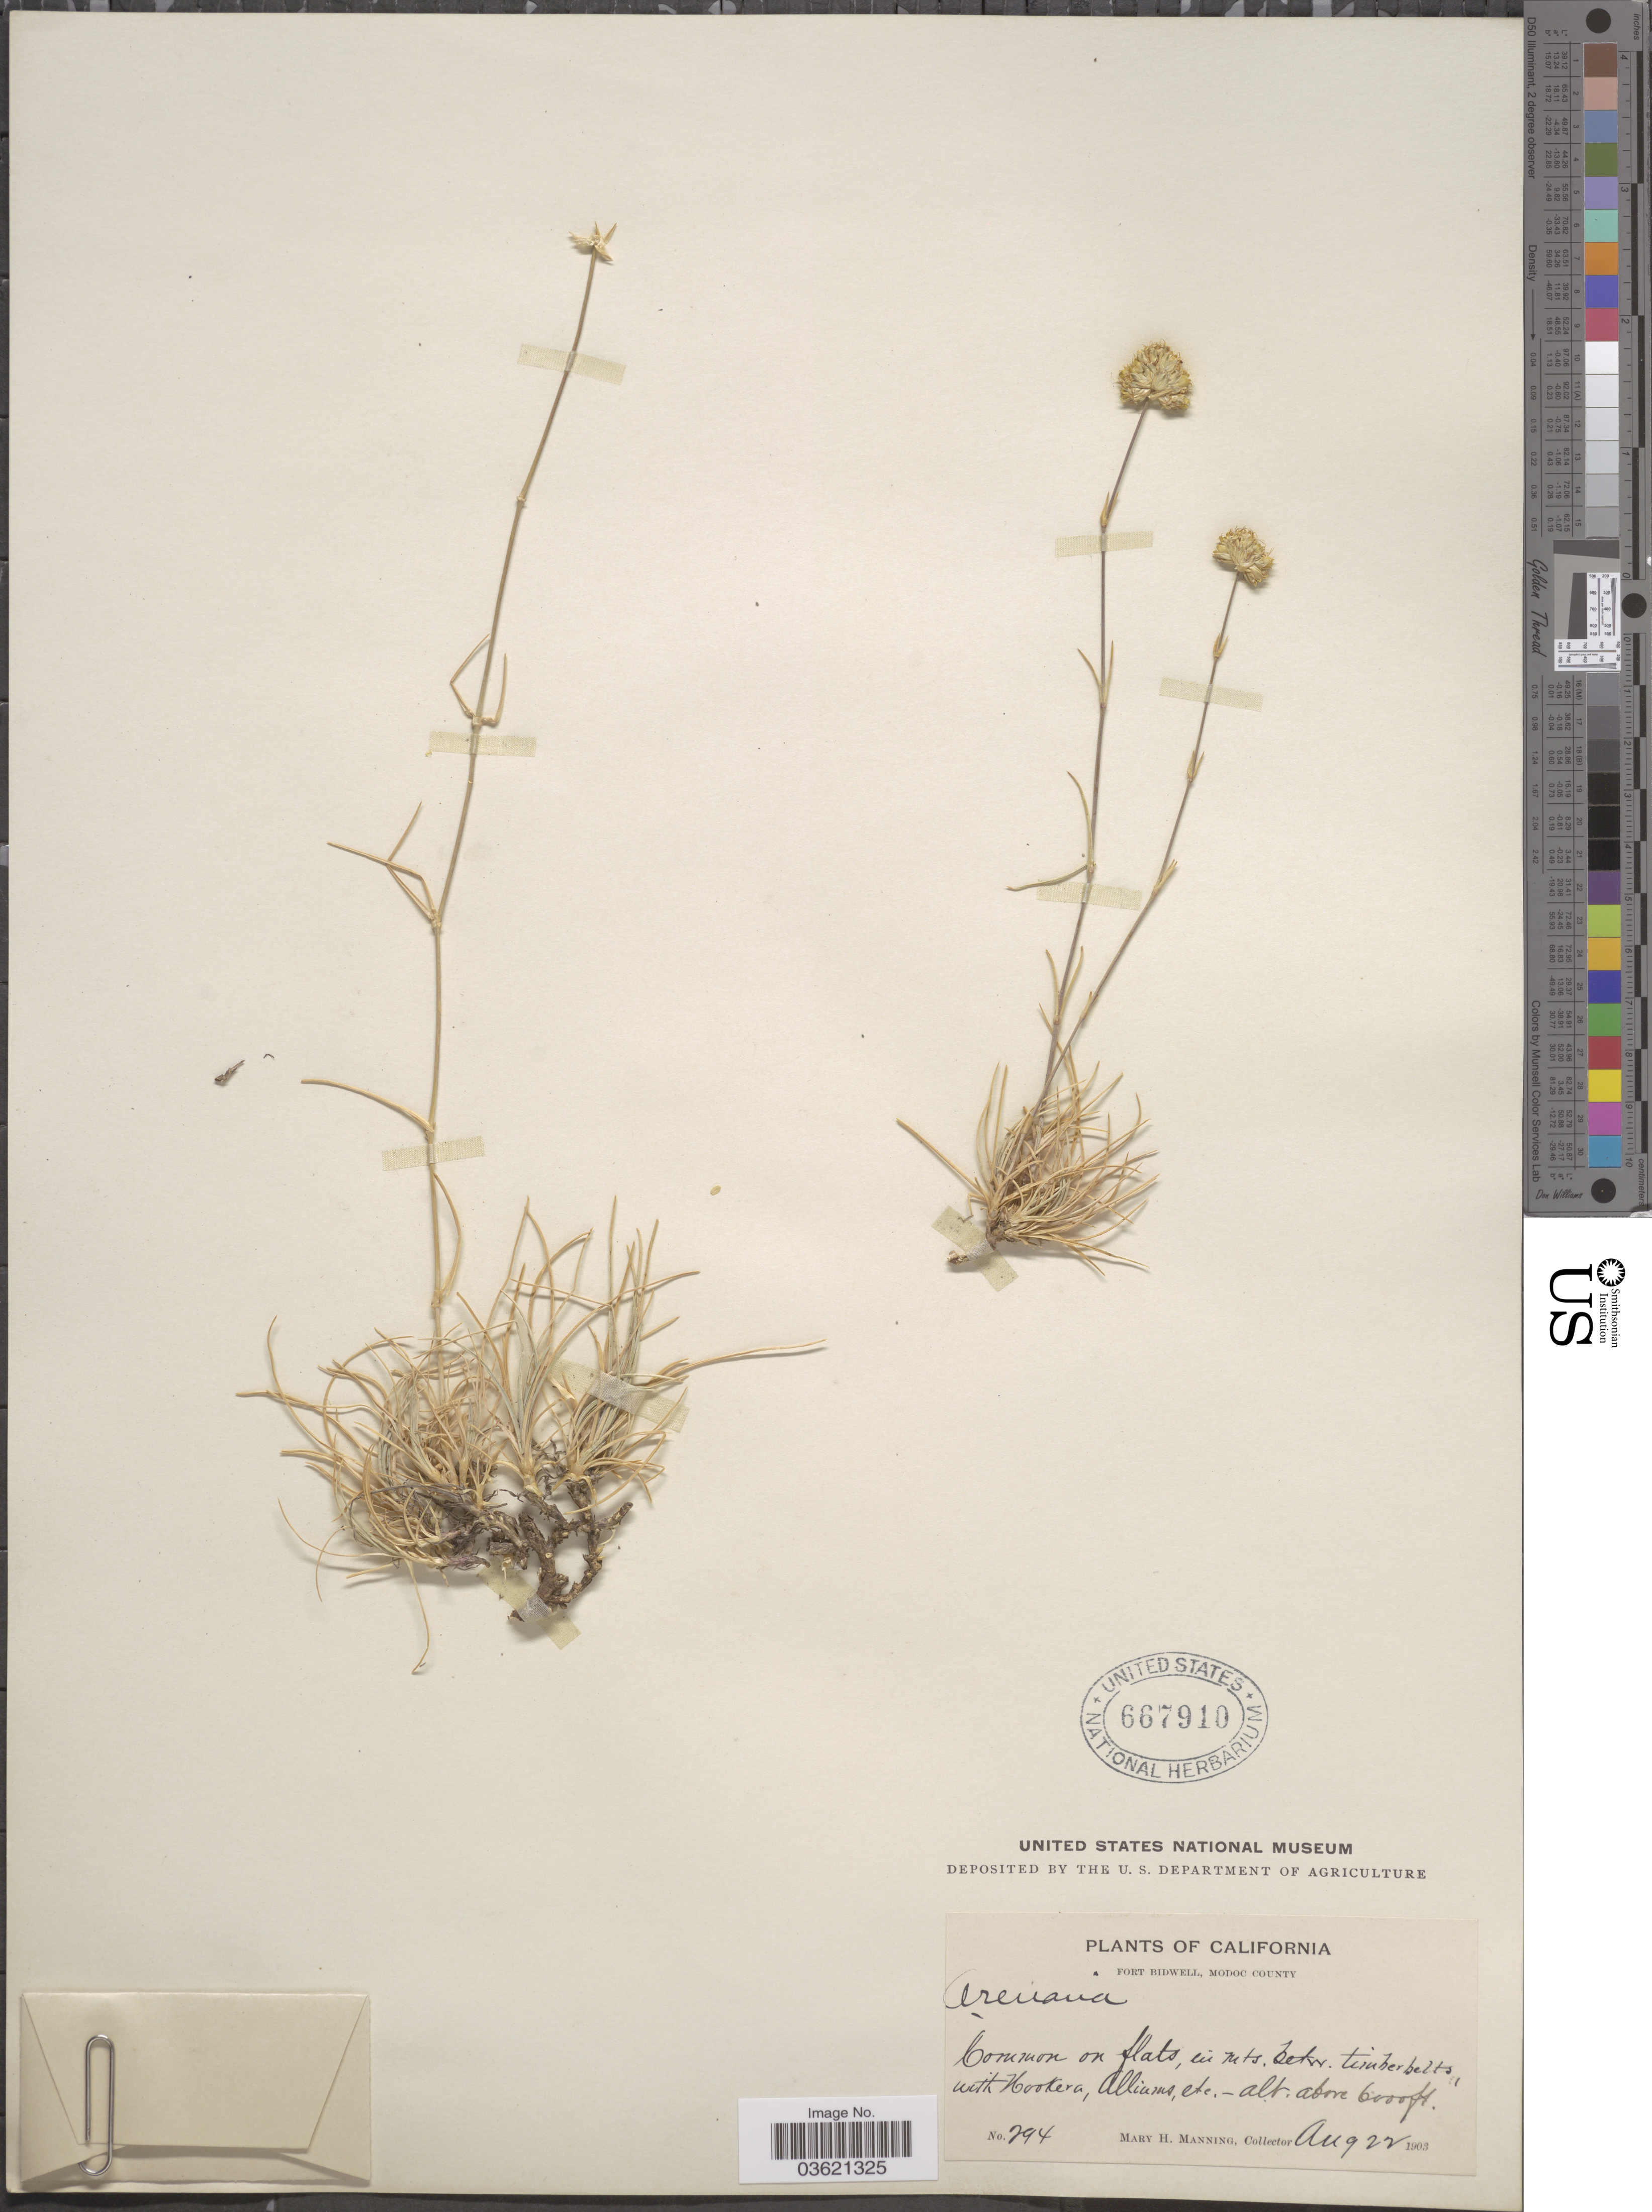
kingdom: Plantae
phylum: Tracheophyta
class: Magnoliopsida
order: Caryophyllales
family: Caryophyllaceae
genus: Arenaria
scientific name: Arenaria sp.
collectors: M. Manning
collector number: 294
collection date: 1903-08-22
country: United States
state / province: California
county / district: Modoc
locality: Fort Bidwell, Modoc County. In mts. betw. timberbelts.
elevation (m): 1829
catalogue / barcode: US 667910